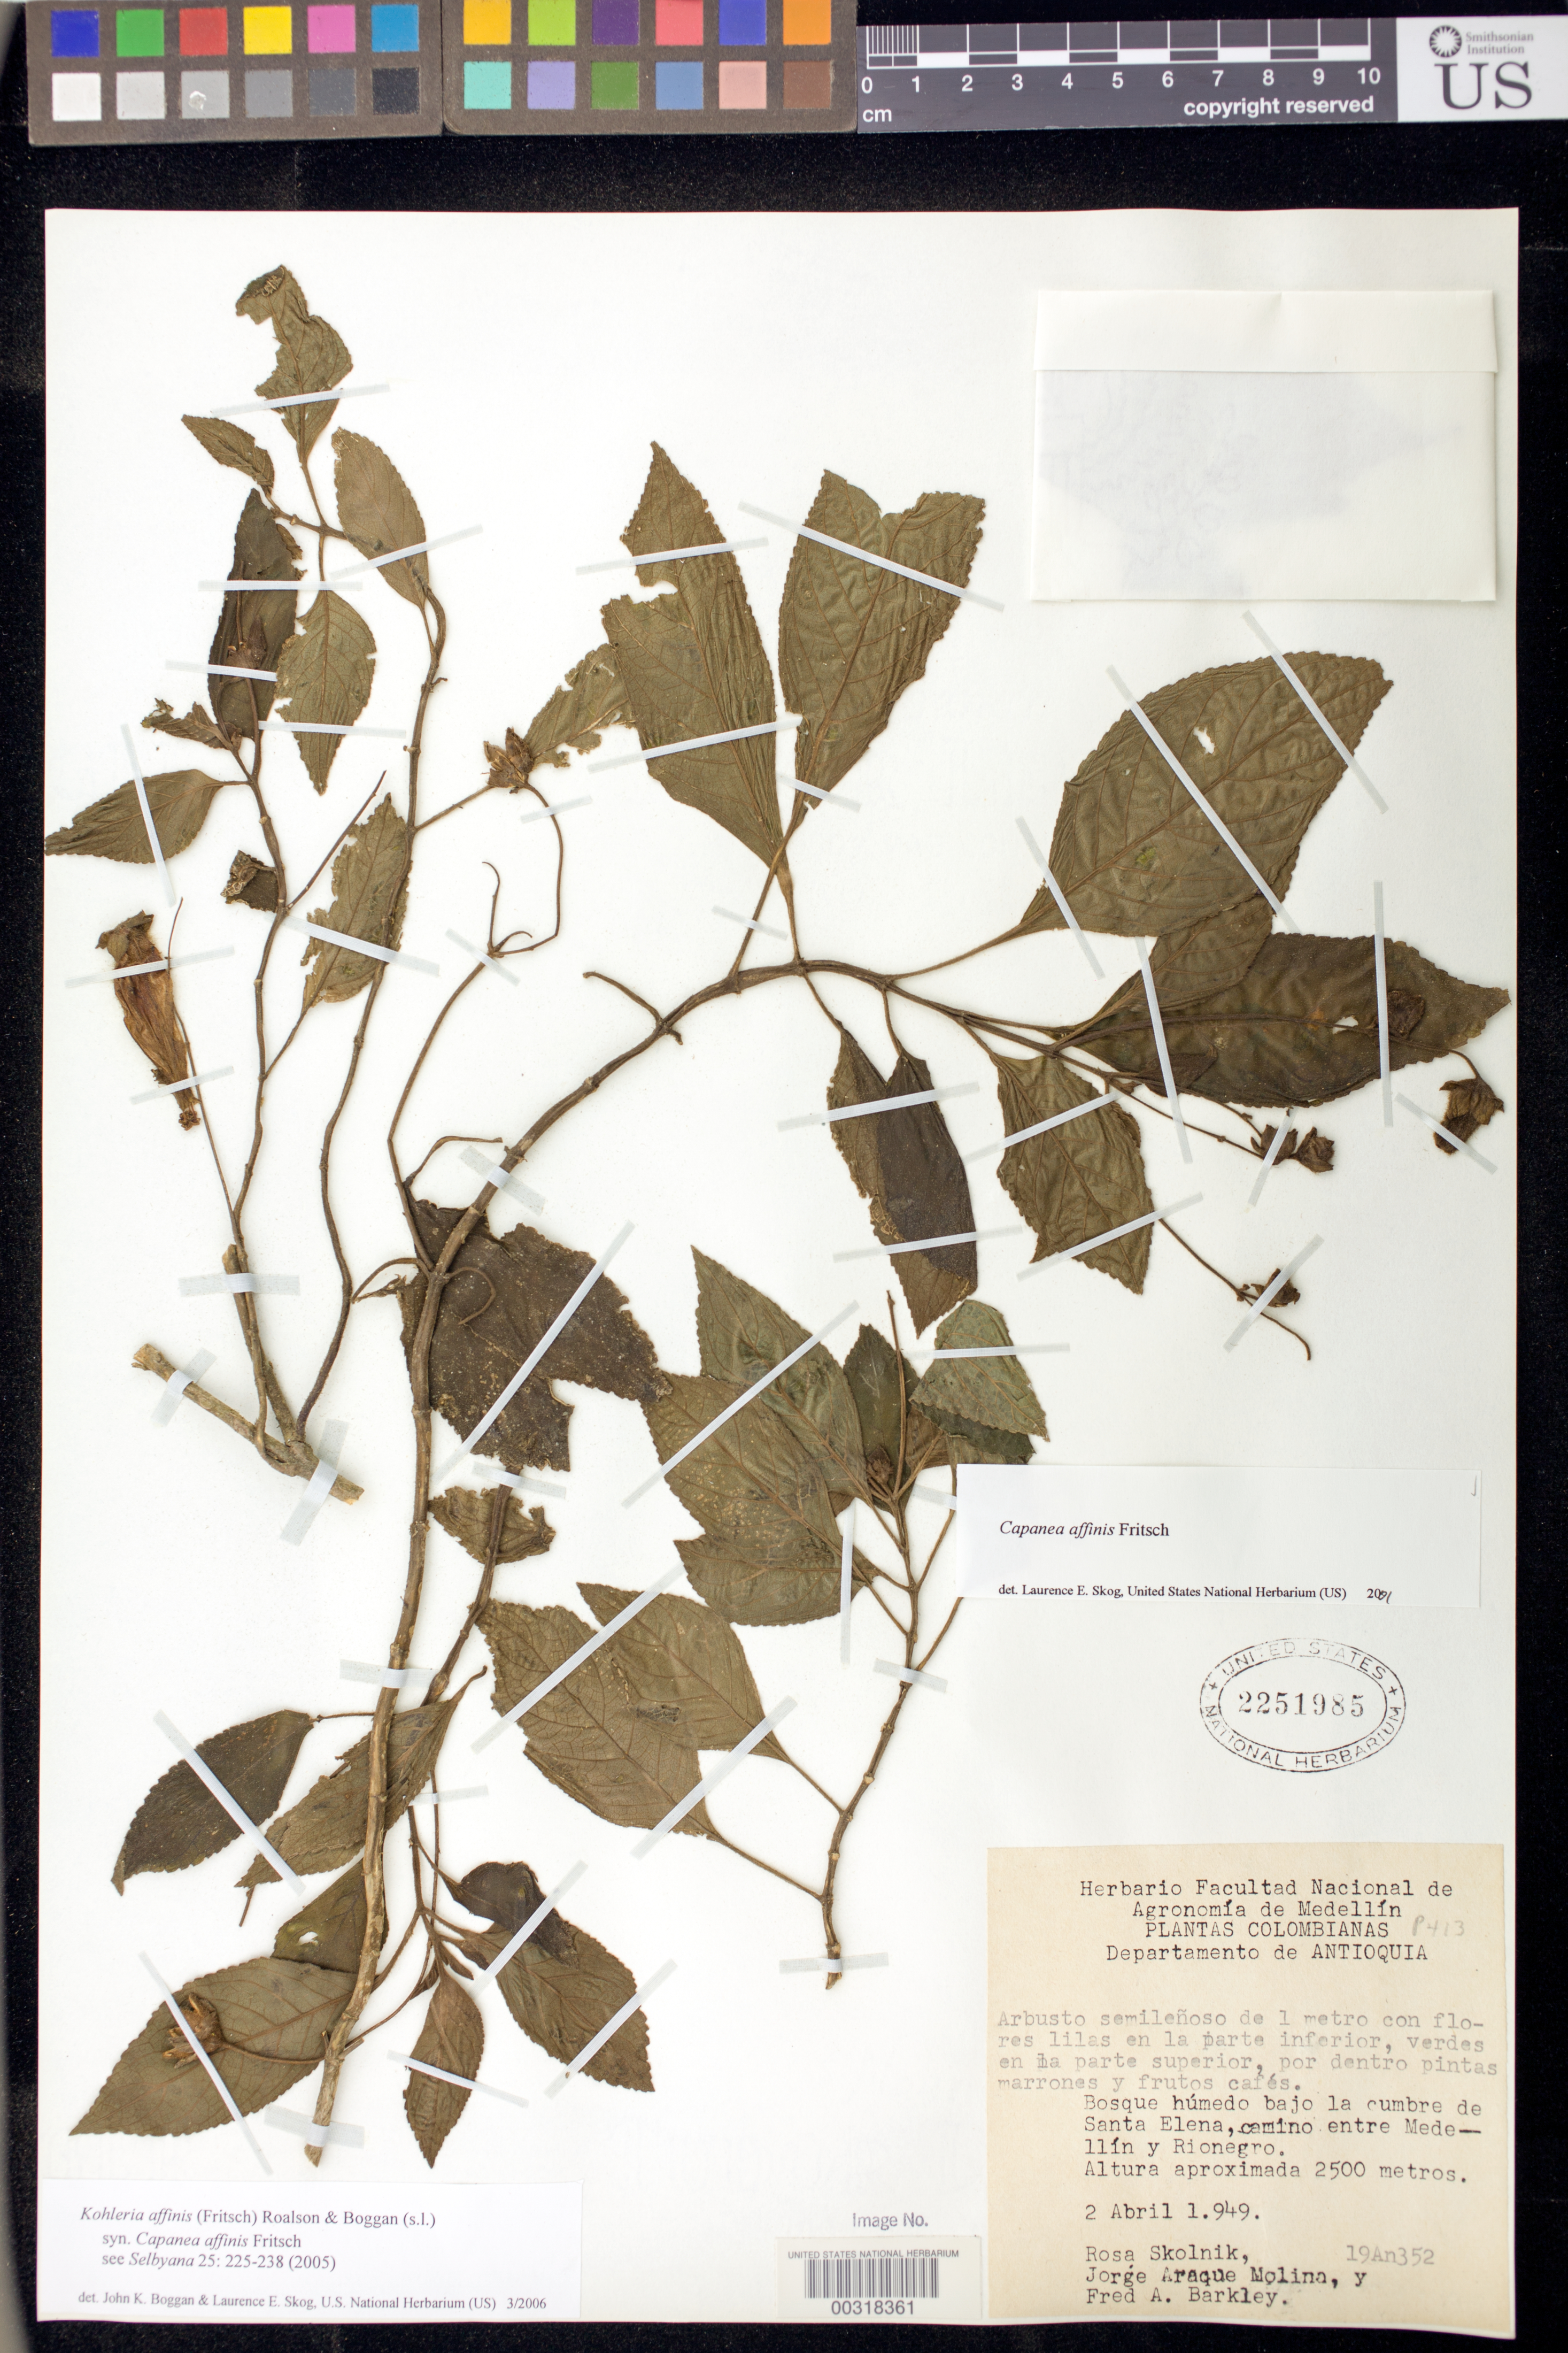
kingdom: Plantae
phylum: Tracheophyta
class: Magnoliopsida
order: Lamiales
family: Gesneriaceae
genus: Kohleria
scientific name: Kohleria affinis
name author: (Fritsch) Roalson & Boggan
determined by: Boggan, J. K.; Skog, L. E.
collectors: R. Scolnik, J. Araque Molina & F. A. Barkley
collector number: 19An 352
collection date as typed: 02 Apr 1949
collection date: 1949-04-02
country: Colombia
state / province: Antioquia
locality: Bosque húmedo bajo la cumbre de Santa Elena, camino entre Medellín y Rionegro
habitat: Bosque húmedo bajo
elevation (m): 2500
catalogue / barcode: US 2251985